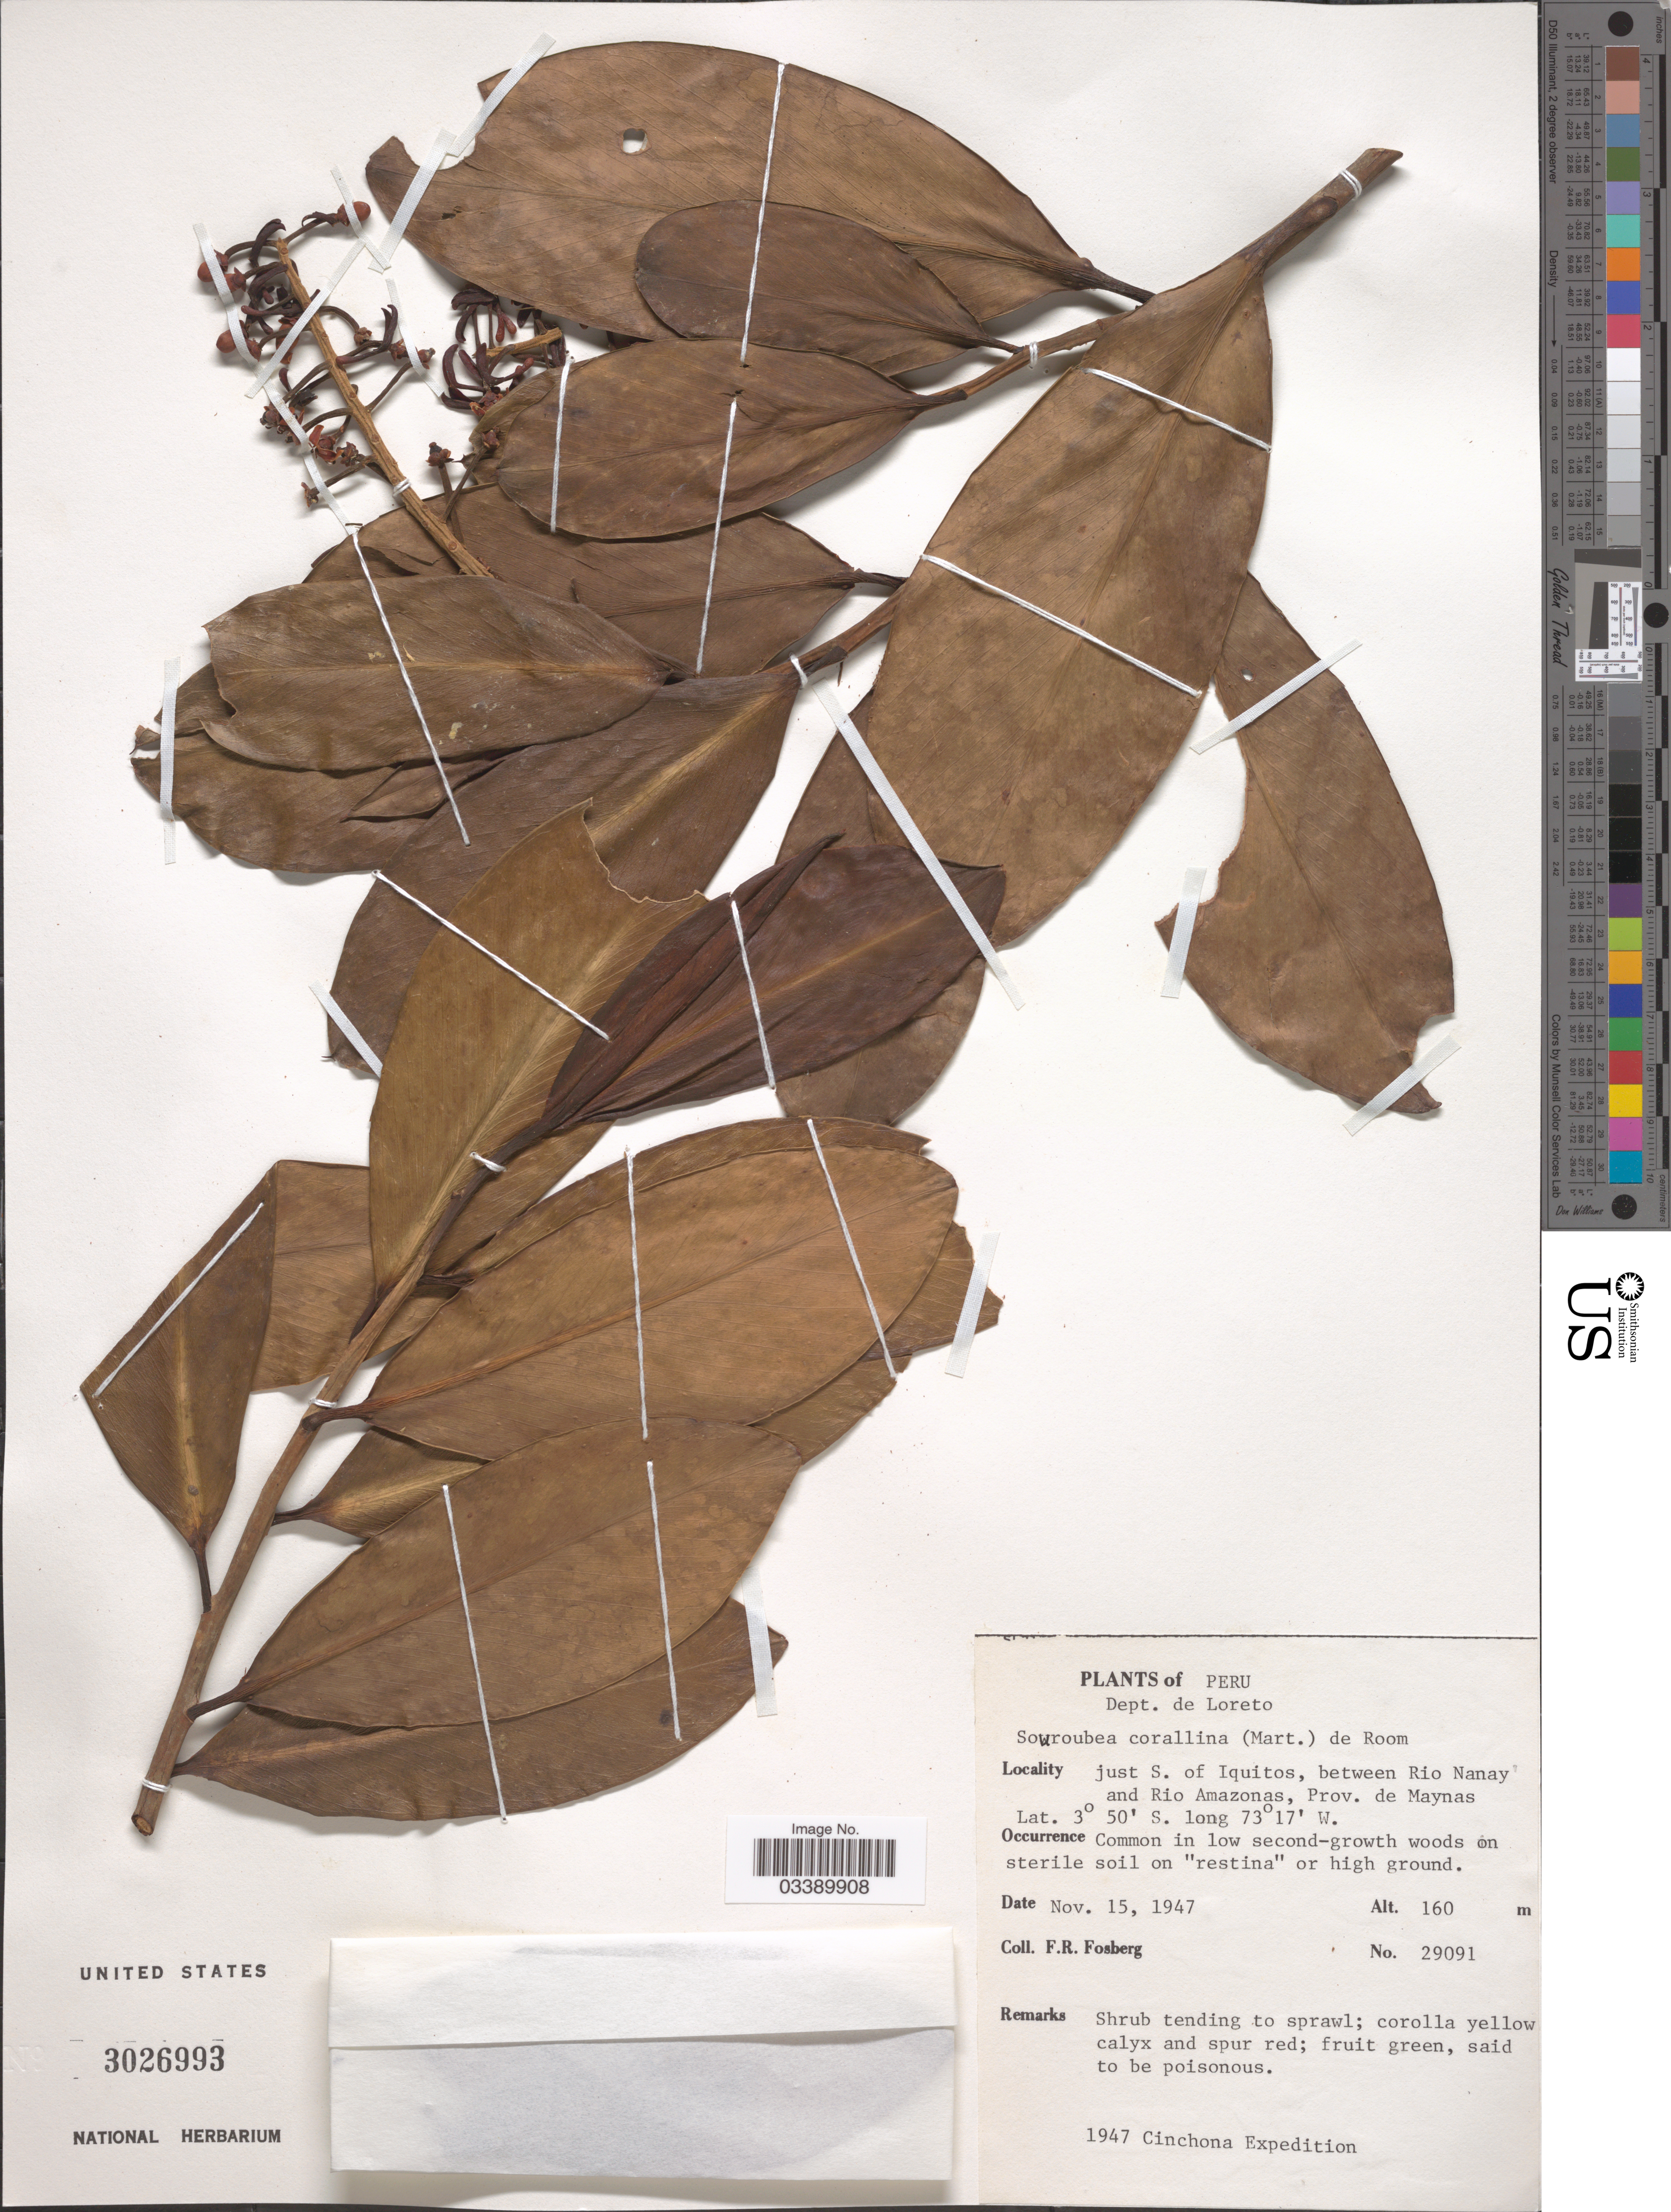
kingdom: Plantae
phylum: Tracheophyta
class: Magnoliopsida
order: Ericales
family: Marcgraviaceae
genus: Souroubea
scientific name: Souroubea corallina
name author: (Mart.) de Roon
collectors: F. R. Fosberg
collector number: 29091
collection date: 1947-11-15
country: Peru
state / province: Loreto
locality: Depto. of Loreto, just S. of Iquitos, between Rio Nanay and Rio Amazonas.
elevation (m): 160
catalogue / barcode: US 3026993